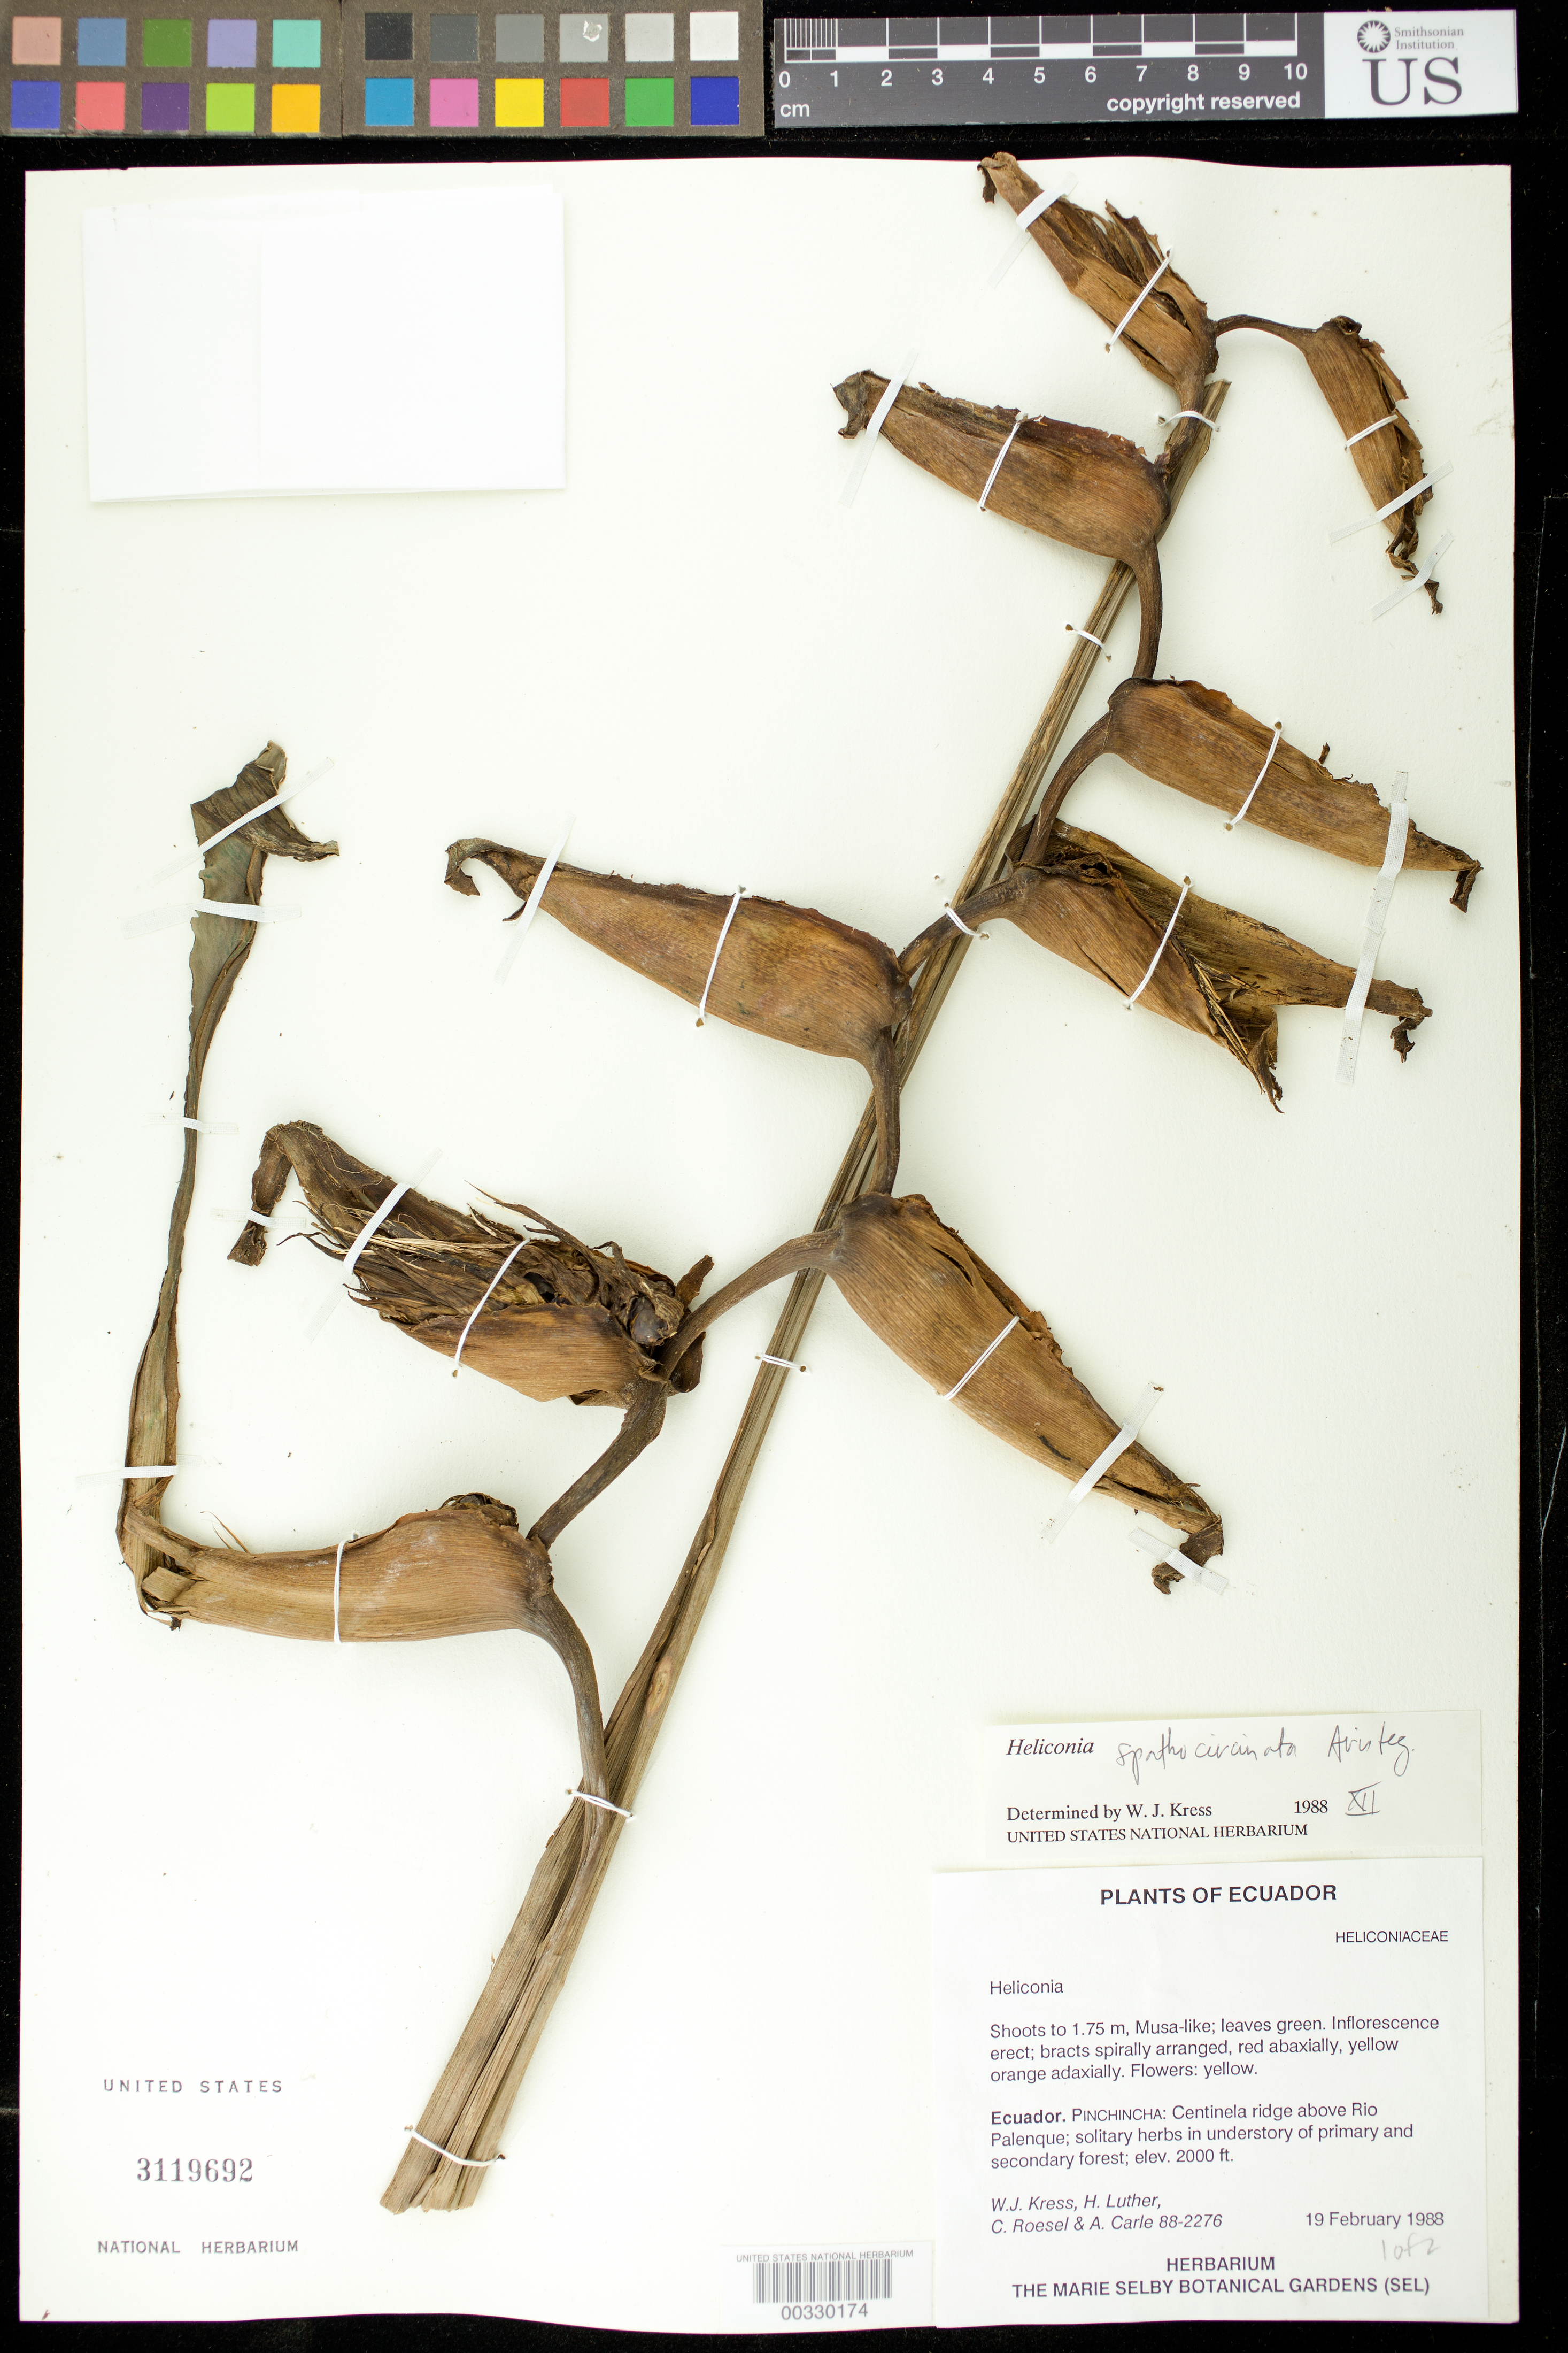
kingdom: Plantae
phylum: Tracheophyta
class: Liliopsida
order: Zingiberales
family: Heliconiaceae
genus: Heliconia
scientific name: Heliconia spathocircinata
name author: Aristeg.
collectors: W. J. Kress, Harry E. Luther, C. S. Roesel & A. Carle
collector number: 88-2276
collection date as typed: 19 Feb 1988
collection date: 1988-02-19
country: Ecuador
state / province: Pichincha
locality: Centinela ridge above Rio palenque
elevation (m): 610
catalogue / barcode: US 3119692